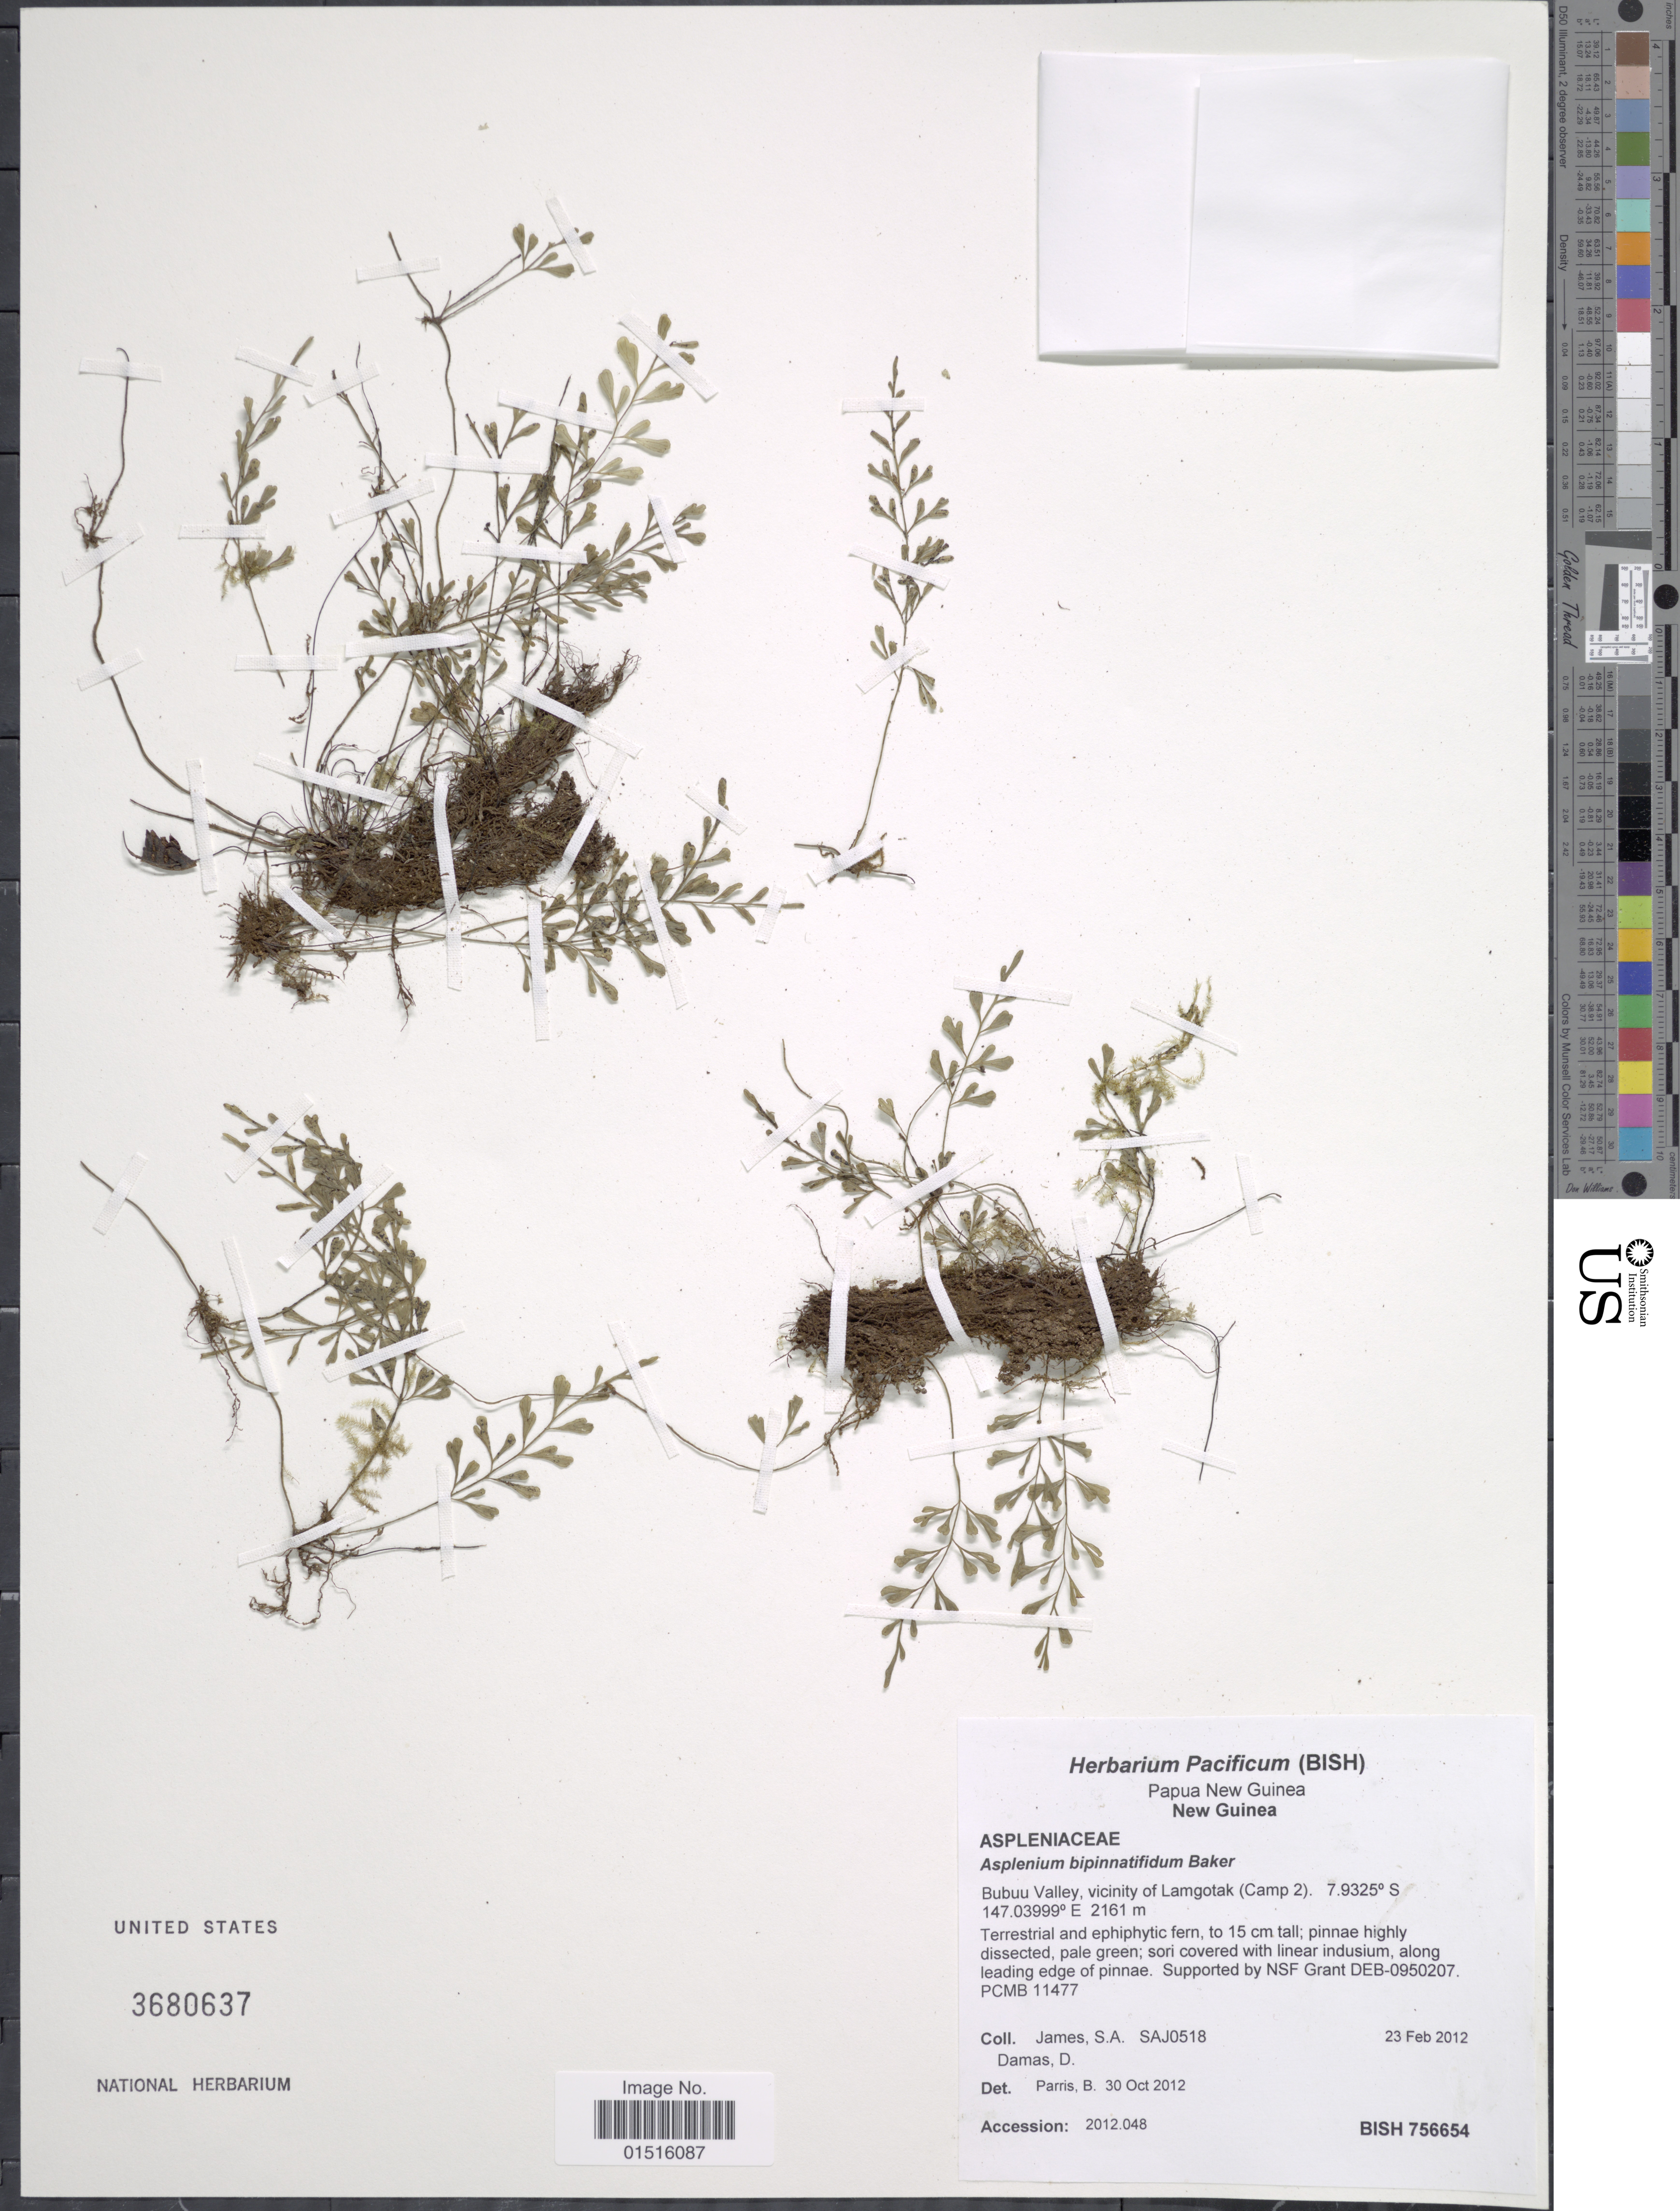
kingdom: Plantae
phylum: Tracheophyta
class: Polypodiopsida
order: Polypodiales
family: Aspleniaceae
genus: Asplenium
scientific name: Asplenium bipinnatifidum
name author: Baker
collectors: S. James & D. Damas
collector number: SAJ0518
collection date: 2012-02-23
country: Papua New Guinea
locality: New Guinea, Bubuu Valley, vicinity of Lamgotak (Camp 2)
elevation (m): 2161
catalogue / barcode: US 3680637